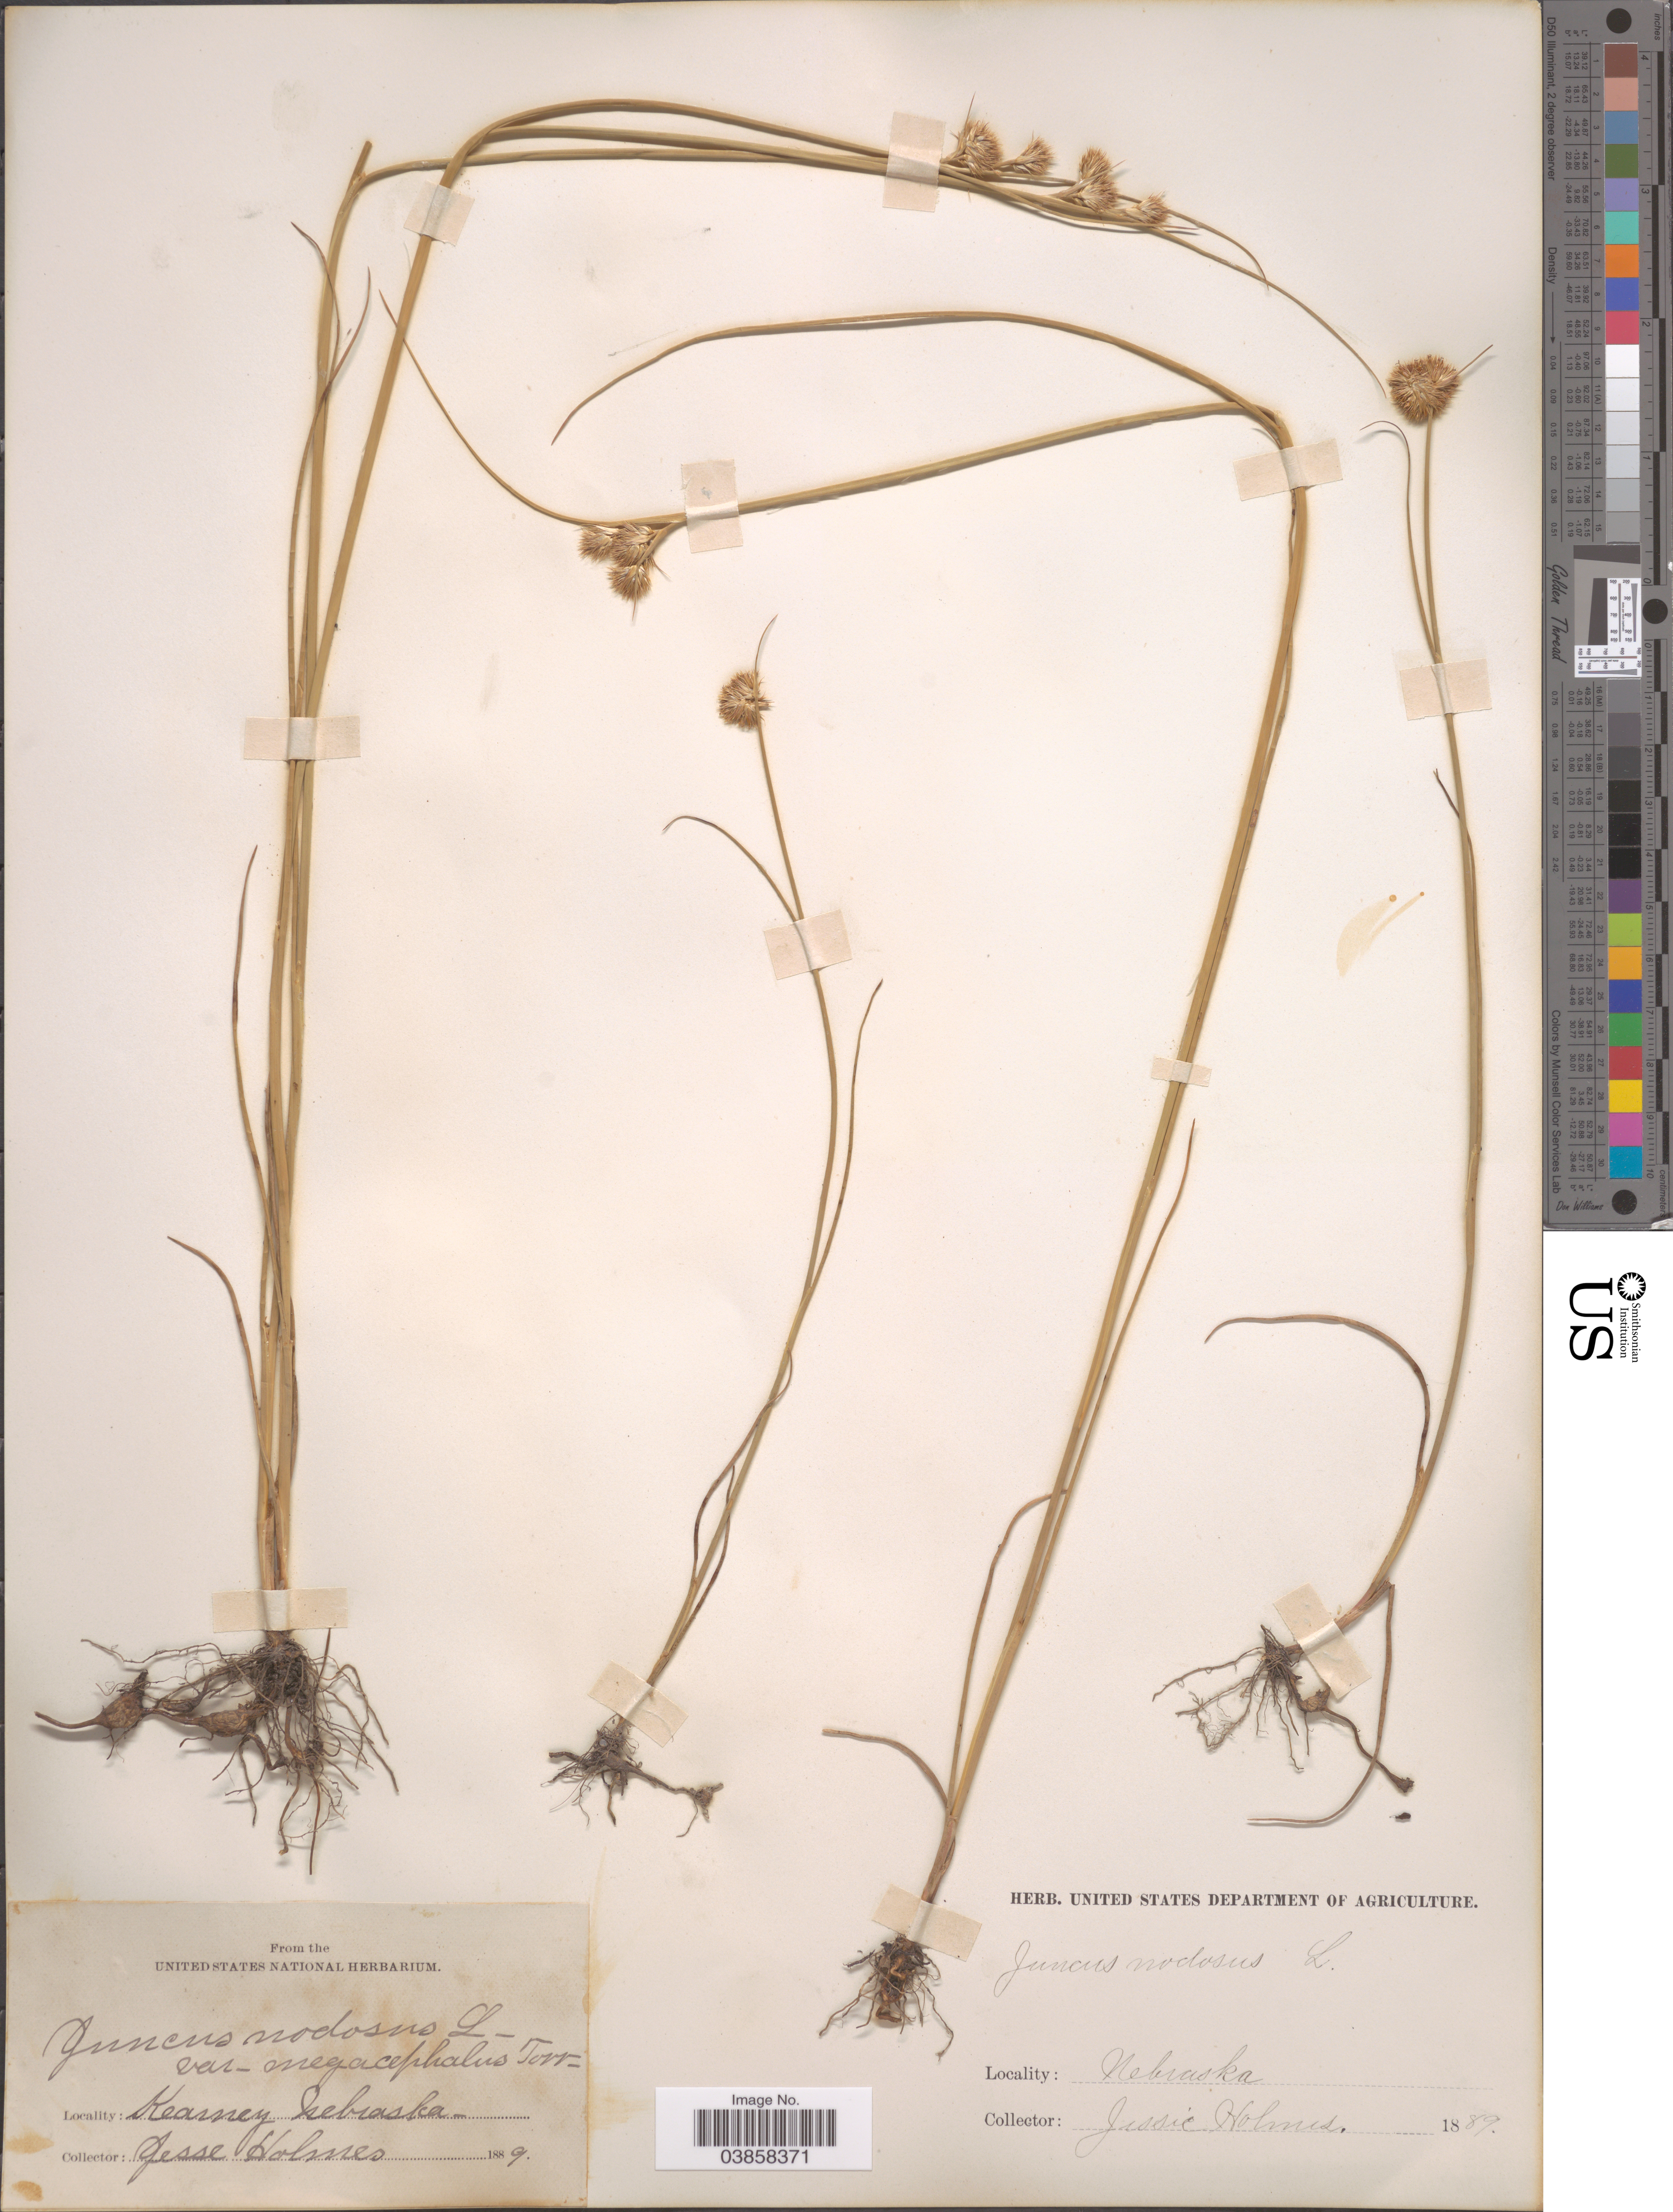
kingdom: Plantae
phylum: Tracheophyta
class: Liliopsida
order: Poales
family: Juncaceae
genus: Juncus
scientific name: Juncus torreyi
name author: Coville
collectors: J. Holmes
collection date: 1889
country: United States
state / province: Nebraska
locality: Kearney.